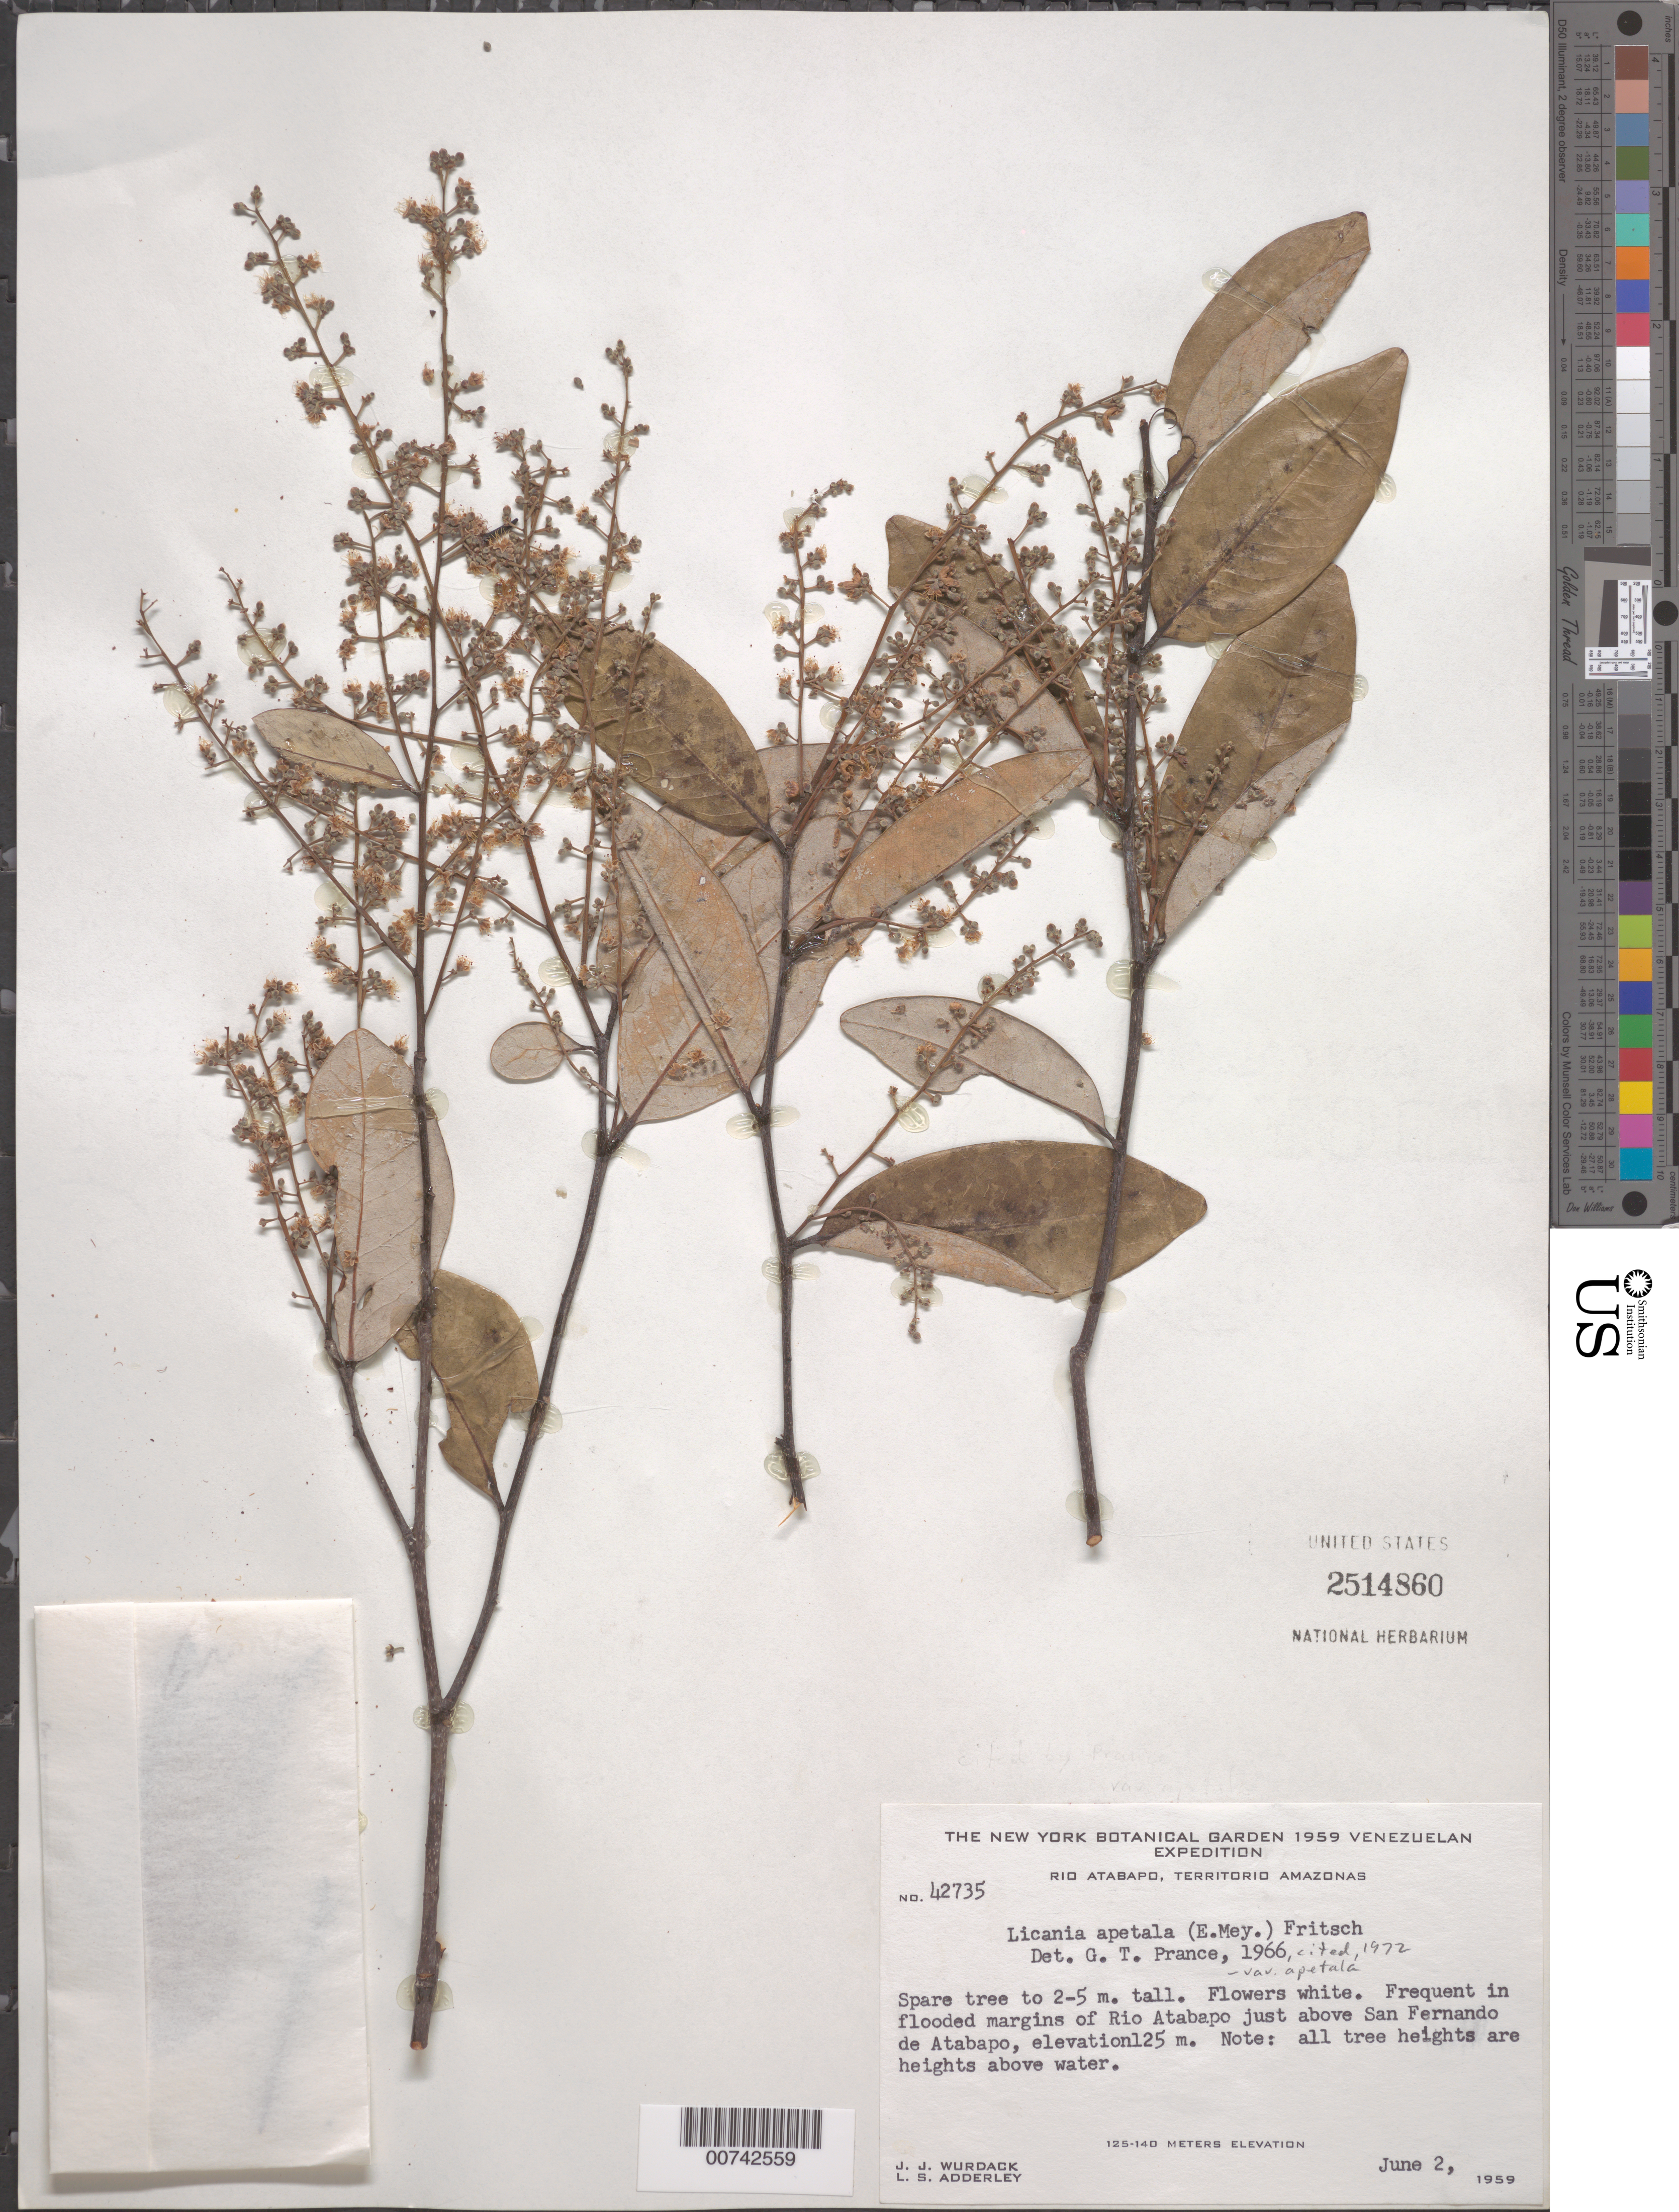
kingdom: Plantae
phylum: Tracheophyta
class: Magnoliopsida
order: Malpighiales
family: Chrysobalanaceae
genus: Leptobalanus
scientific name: Leptobalanus apetalus var. apetalus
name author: (E. Mey.) Sothers & Prance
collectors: J. J. Wurdack & L. S. Adderley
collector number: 42735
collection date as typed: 2-Jun-59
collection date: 1959-06-02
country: Venezuela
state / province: Amazonas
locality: Río Atabapo, just above San Fernando de Atabapo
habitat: Flooded river margins; note all tree heights are heights above water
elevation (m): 125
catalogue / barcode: US 2514860